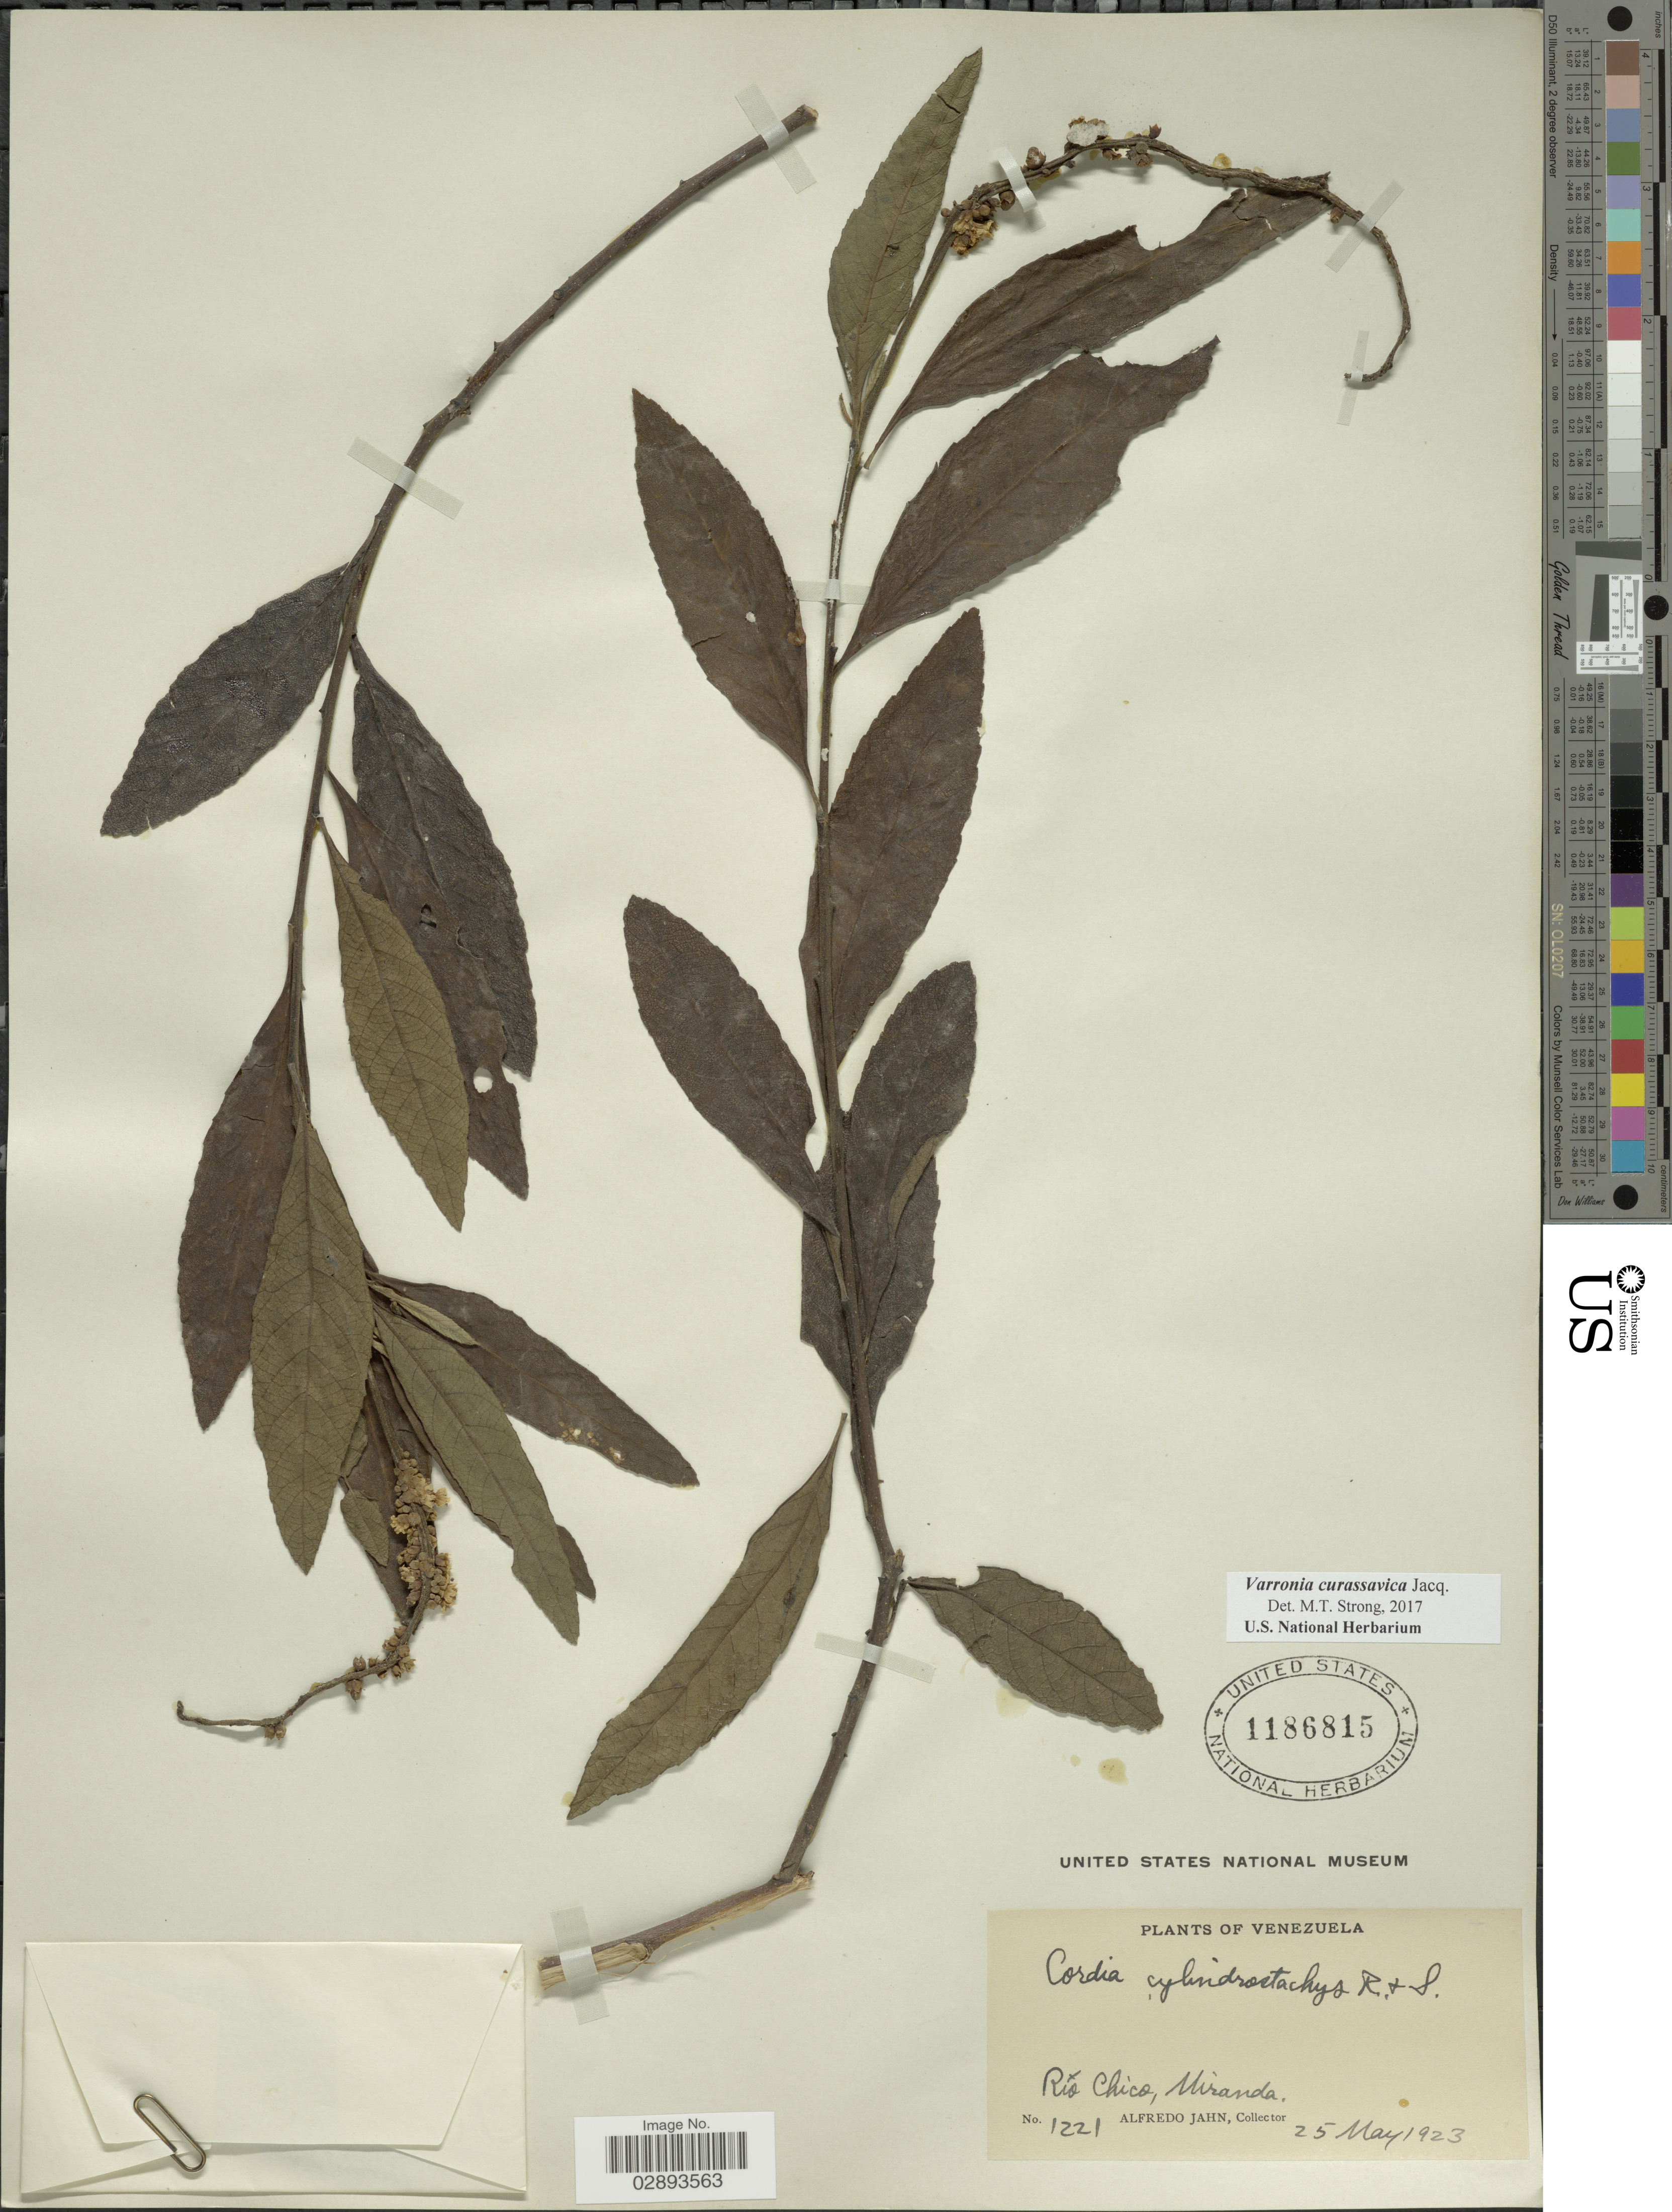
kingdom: Plantae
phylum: Tracheophyta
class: Magnoliopsida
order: Boraginales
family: Cordiaceae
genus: Varronia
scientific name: Varronia curassavica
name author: Jacq.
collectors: A. Jahn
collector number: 1221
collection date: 1923-05-25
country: Venezuela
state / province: Miranda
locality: Río Chico, Miranda.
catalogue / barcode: US 1186815